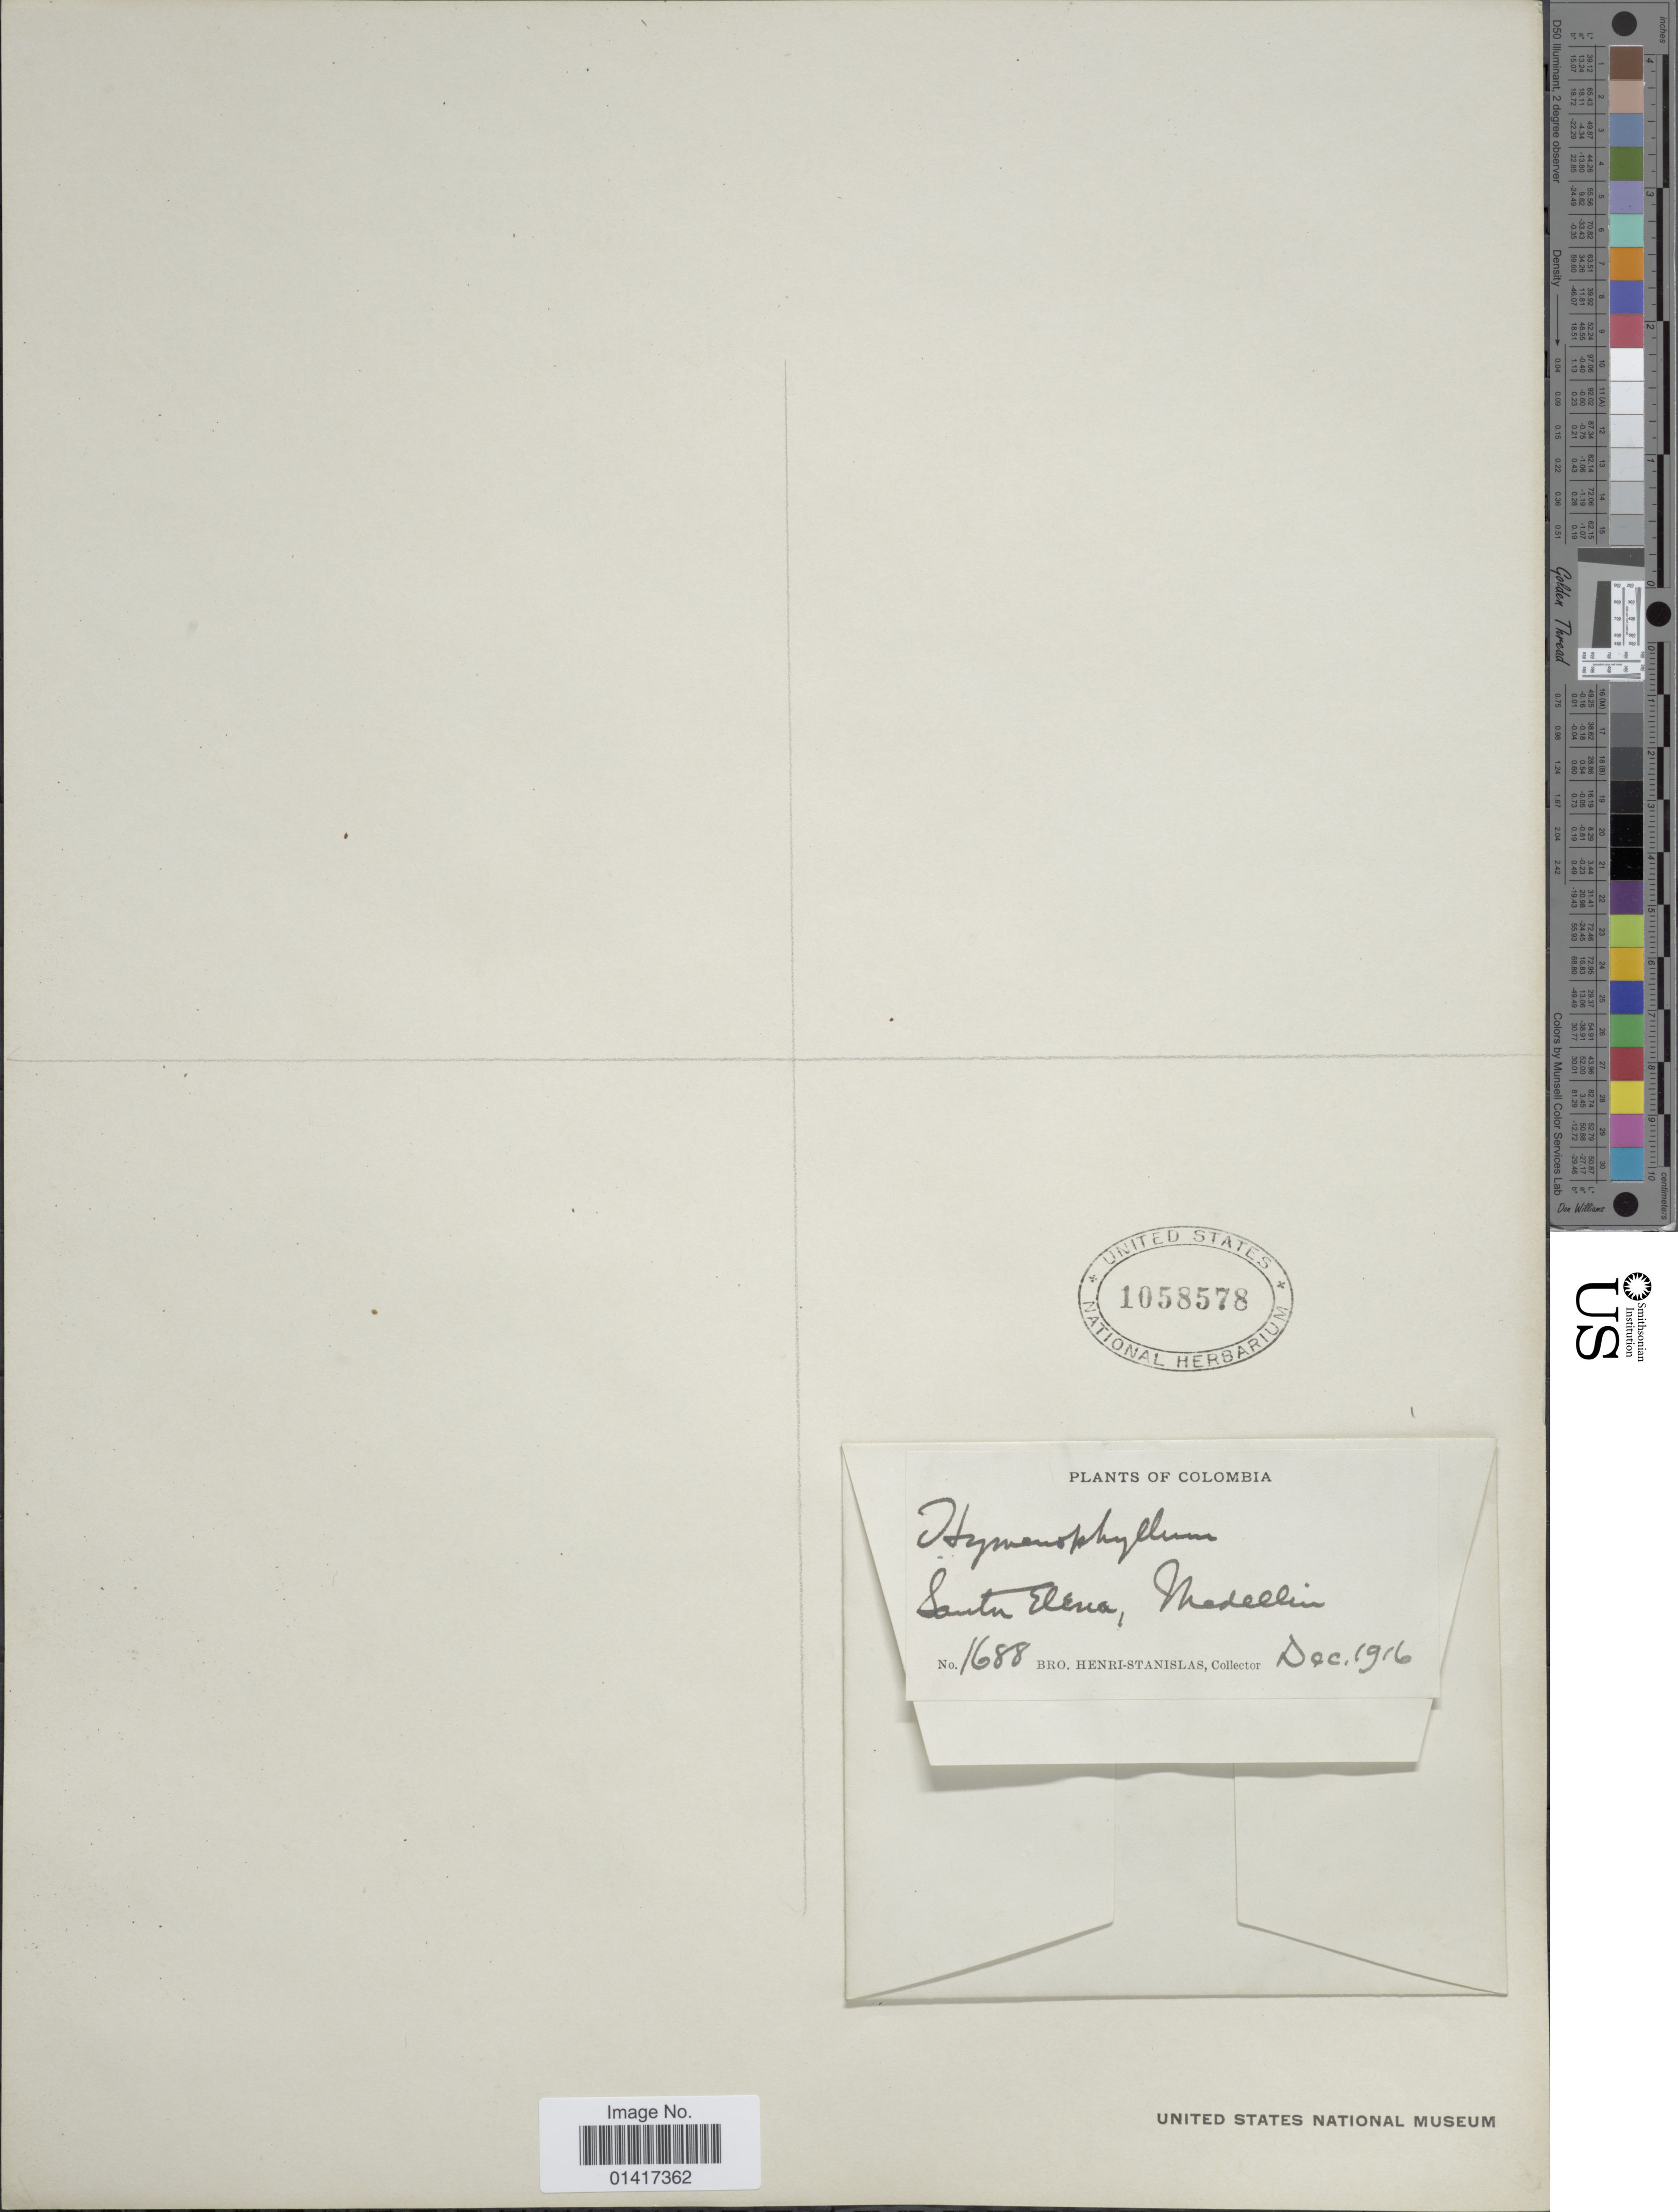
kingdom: Plantae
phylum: Tracheophyta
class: Polypodiopsida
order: Hymenophyllales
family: Hymenophyllaceae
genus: Hymenophyllum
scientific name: Hymenophyllum sp.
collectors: Henri-Stanislas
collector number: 1688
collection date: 1916-12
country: Colombia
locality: Santa Elena, Medellin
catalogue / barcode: US 1058578